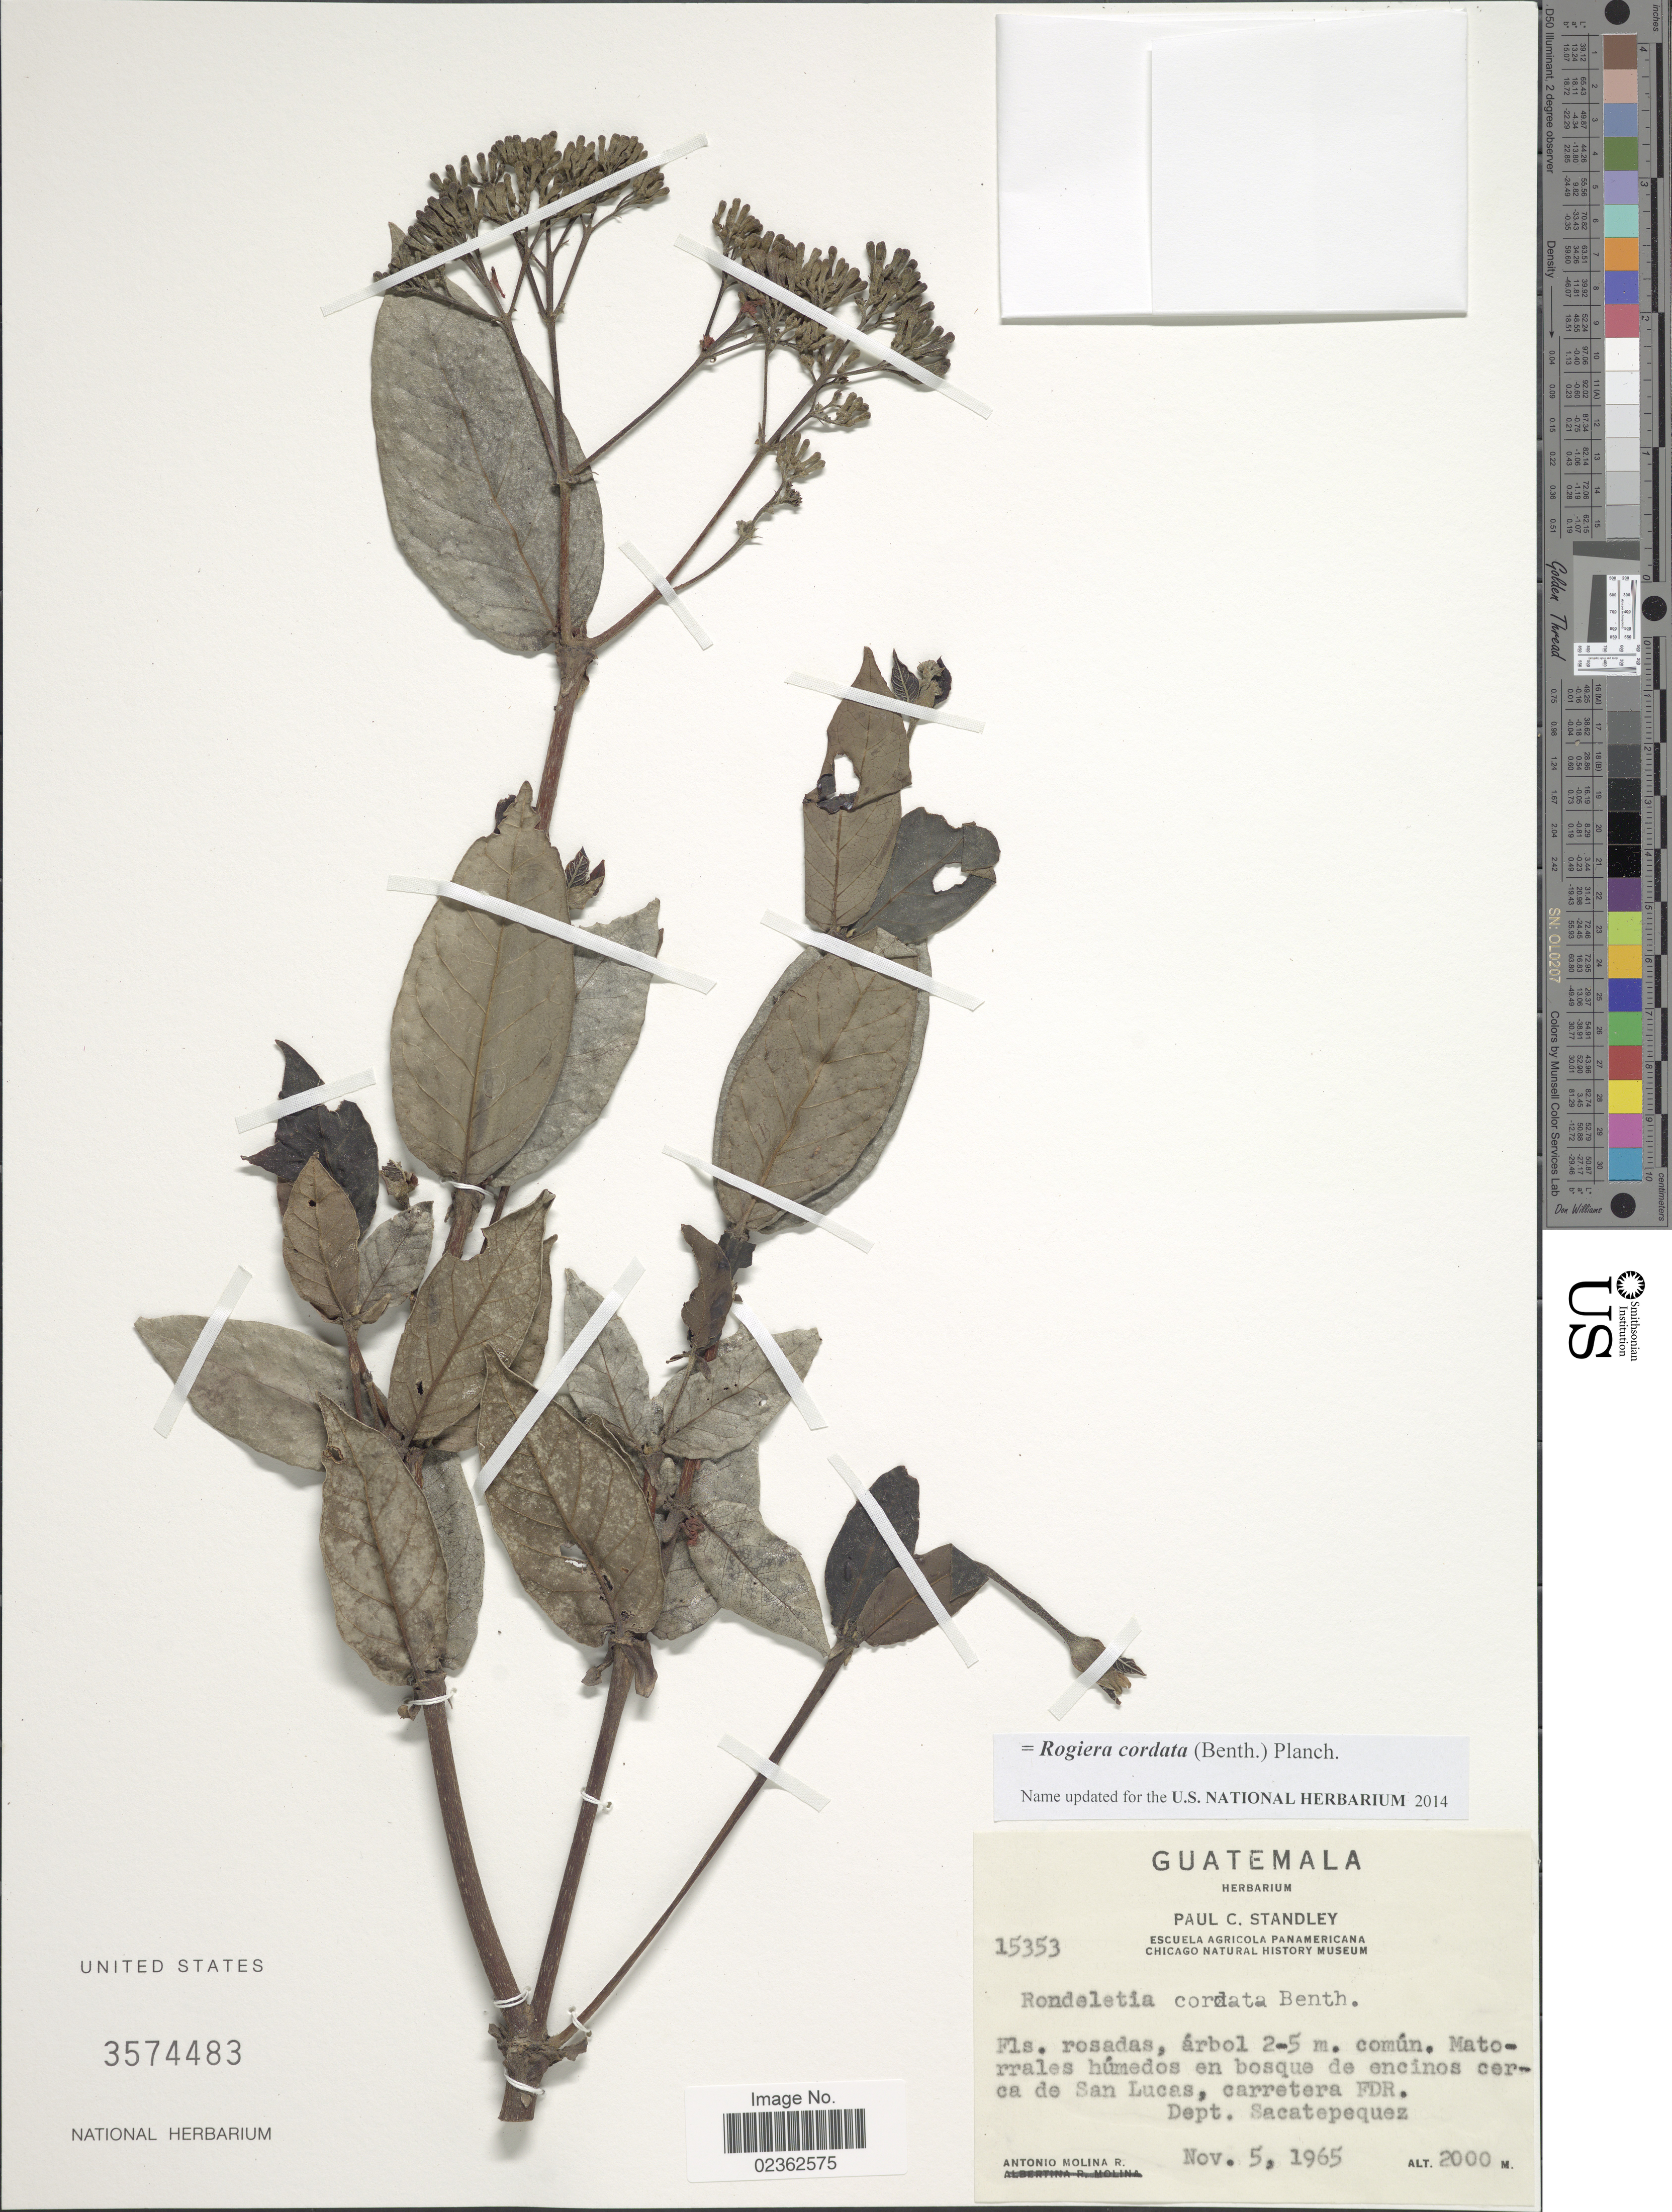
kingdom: Plantae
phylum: Tracheophyta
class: Magnoliopsida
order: Gentianales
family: Rubiaceae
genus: Rogiera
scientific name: Rogiera cordata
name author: (Benth.) Planch.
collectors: A. Molina R.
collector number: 15353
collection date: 1968-11-05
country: Guatemala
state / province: Sacatepéquez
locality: Matorrales humedos en bosque de encinos cerca de San Lucas, carretera FDR.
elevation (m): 2000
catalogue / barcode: US 3574483